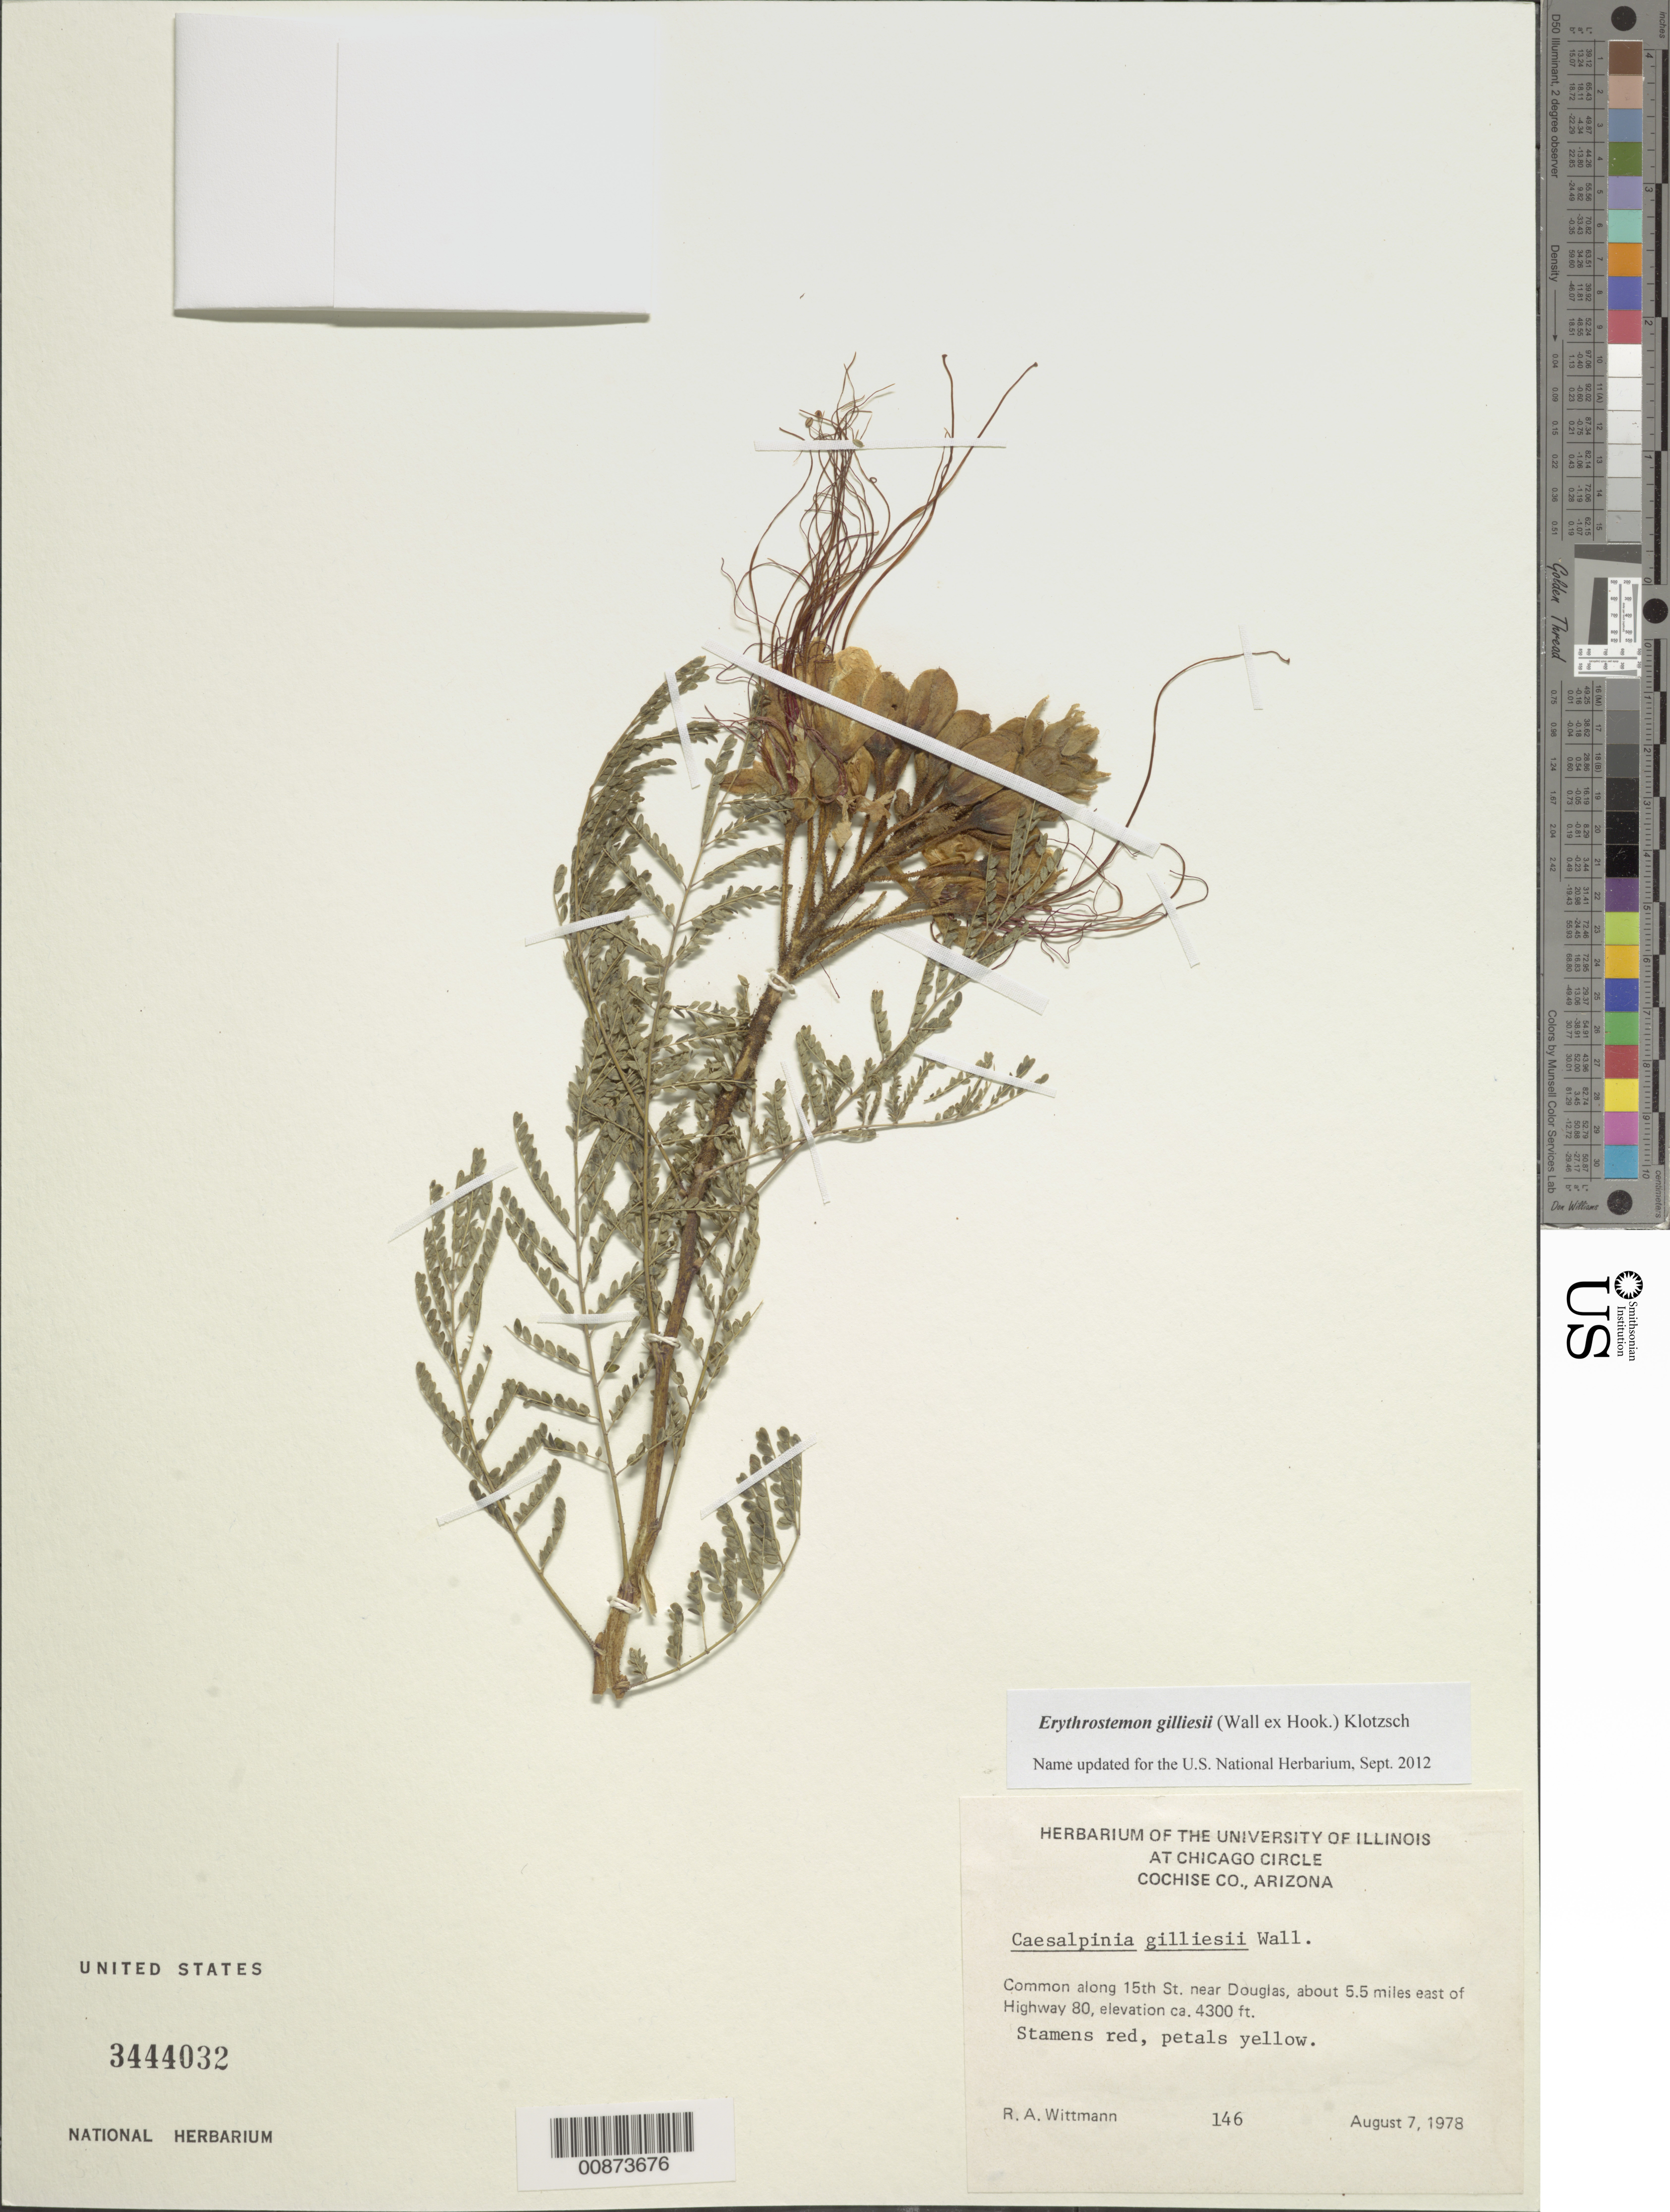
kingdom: Plantae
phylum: Tracheophyta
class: Magnoliopsida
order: Fabales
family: Fabaceae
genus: Erythrostemon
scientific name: Erythrostemon gilliesii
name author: (Hook.) Klotzsch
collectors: R. Wittmann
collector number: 146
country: United States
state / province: Arizona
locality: Along 15th Street near Douglas, E of Highway 80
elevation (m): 1311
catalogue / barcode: US 3444032